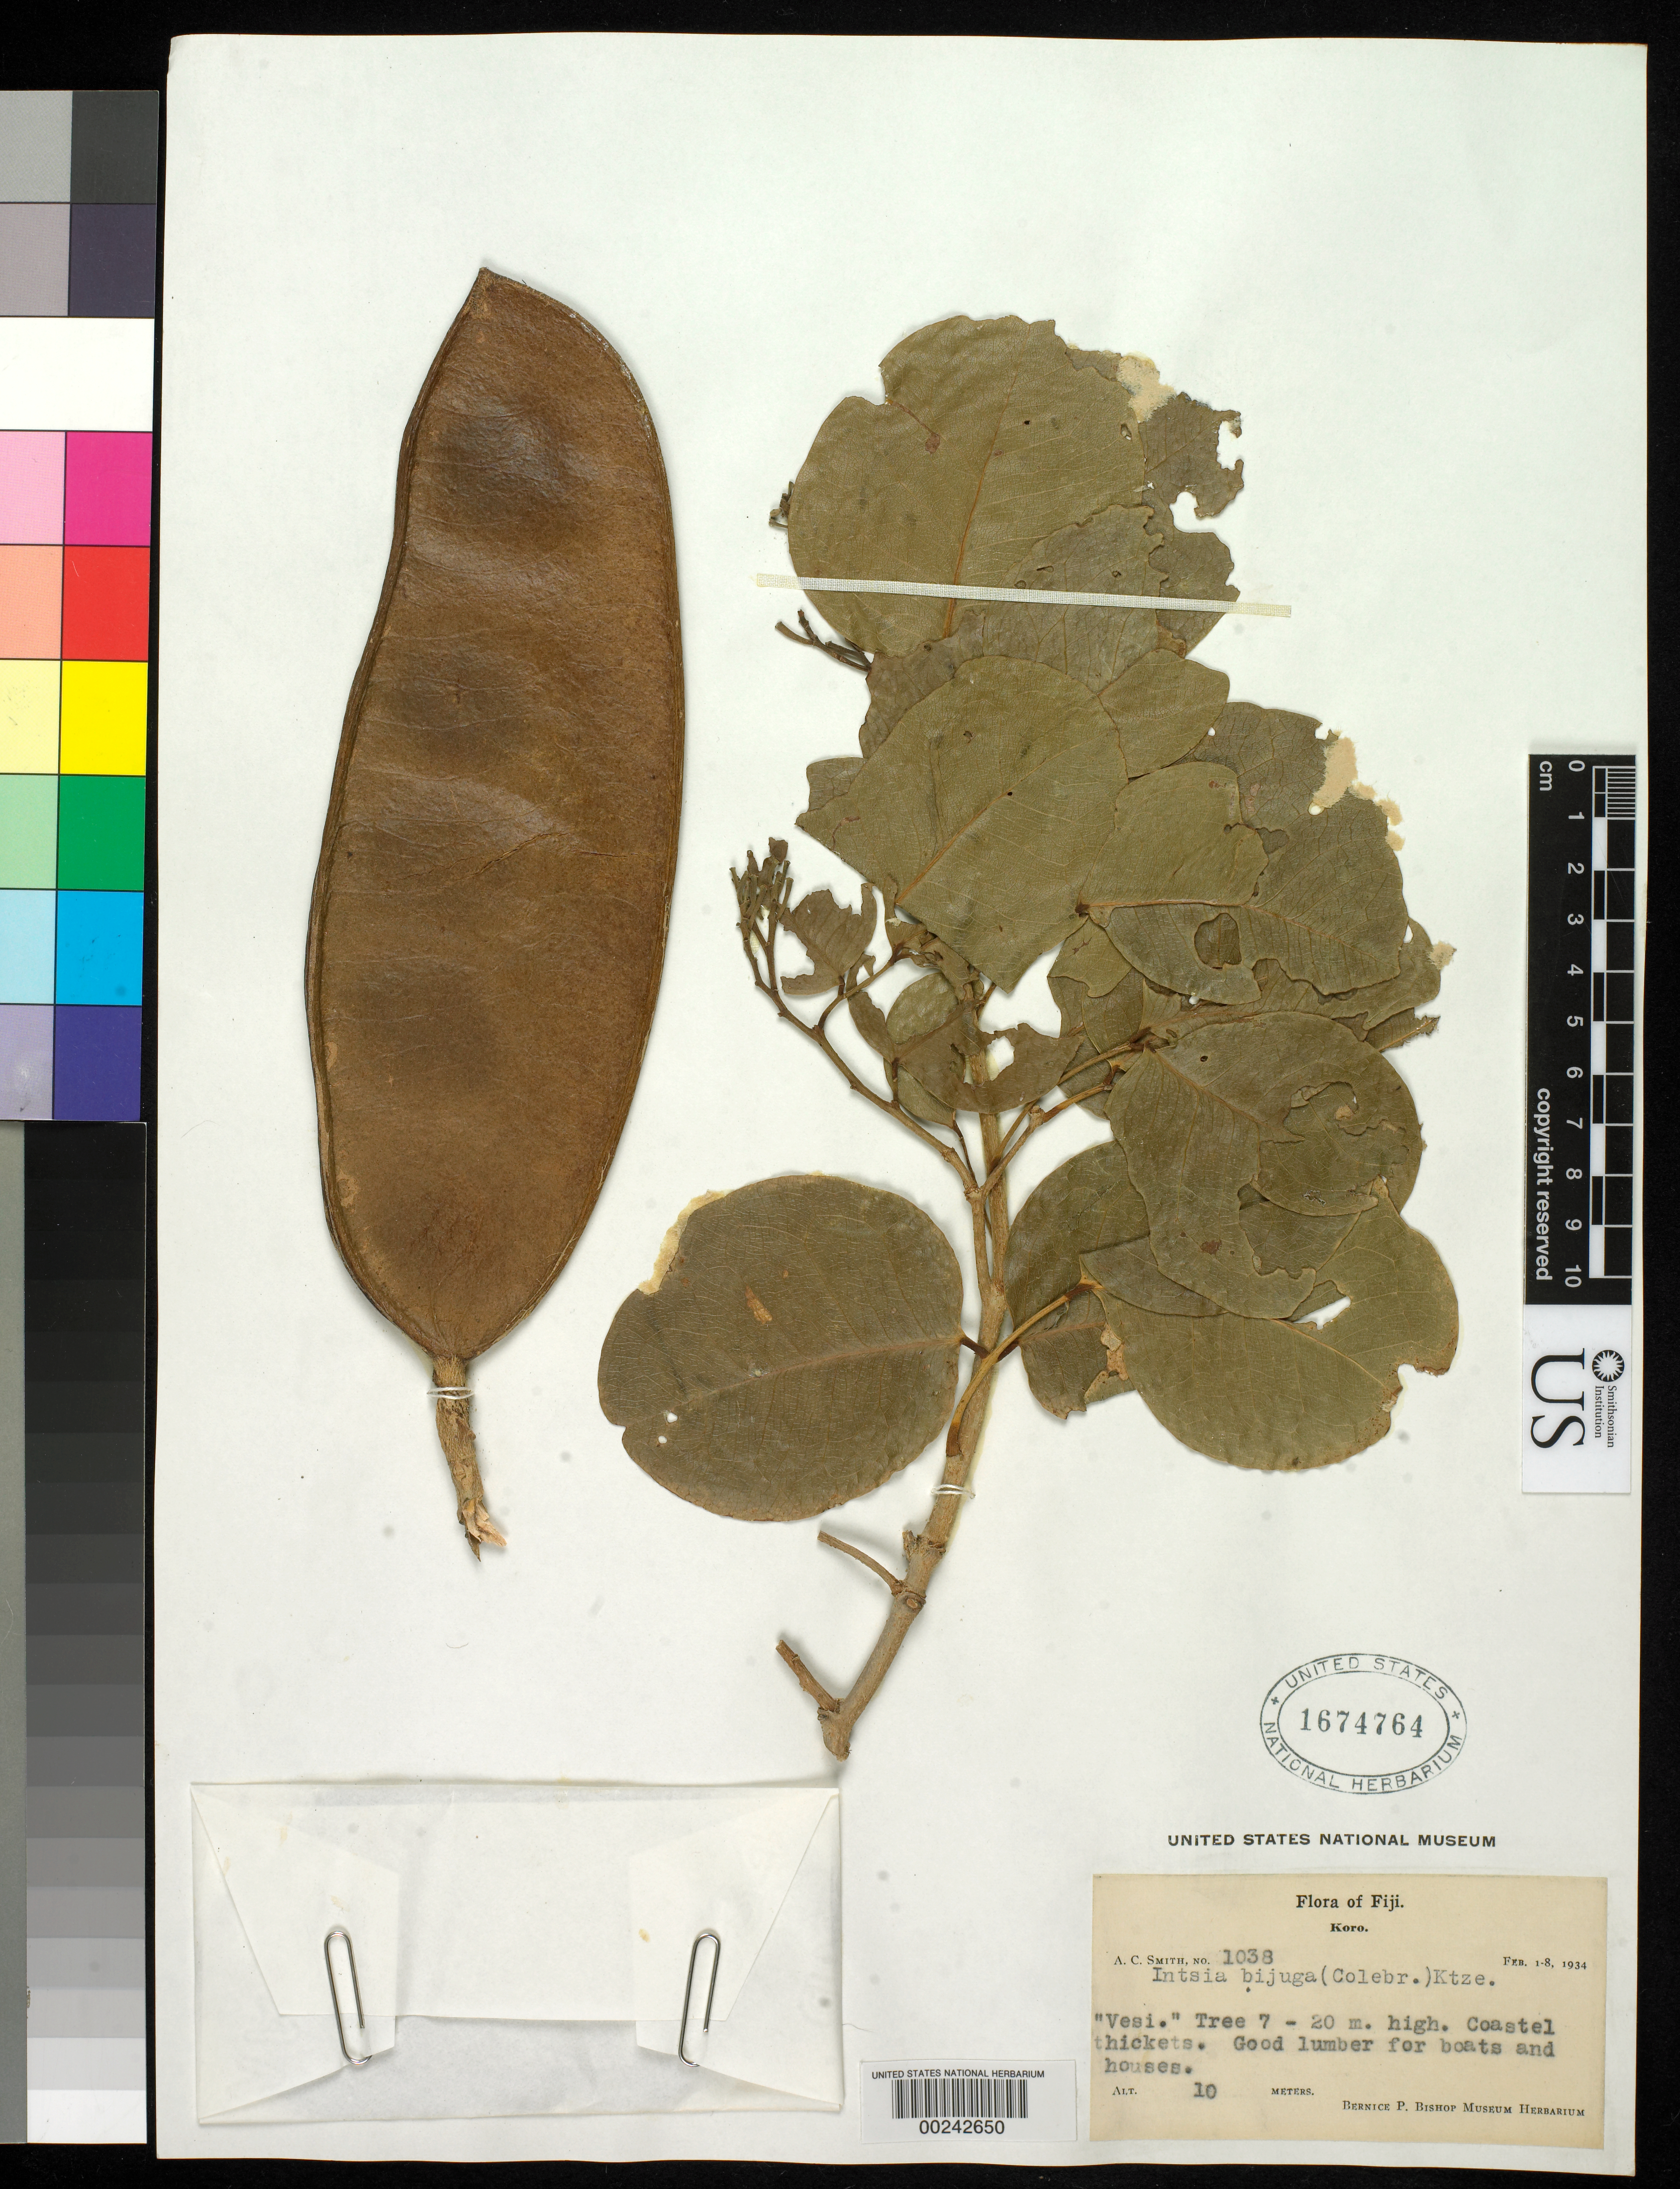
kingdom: Plantae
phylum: Tracheophyta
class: Magnoliopsida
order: Fabales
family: Fabaceae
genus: Intsia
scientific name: Intsia bijuga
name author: (Colebr.) Kuntze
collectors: A. C. Smith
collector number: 1038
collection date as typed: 01 Feb 1934 to 08 Feb 1934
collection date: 1934-02-01/1934-02-08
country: Fiji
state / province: Eastern Division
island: Koro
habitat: Coastal thickets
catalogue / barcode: US 1674764